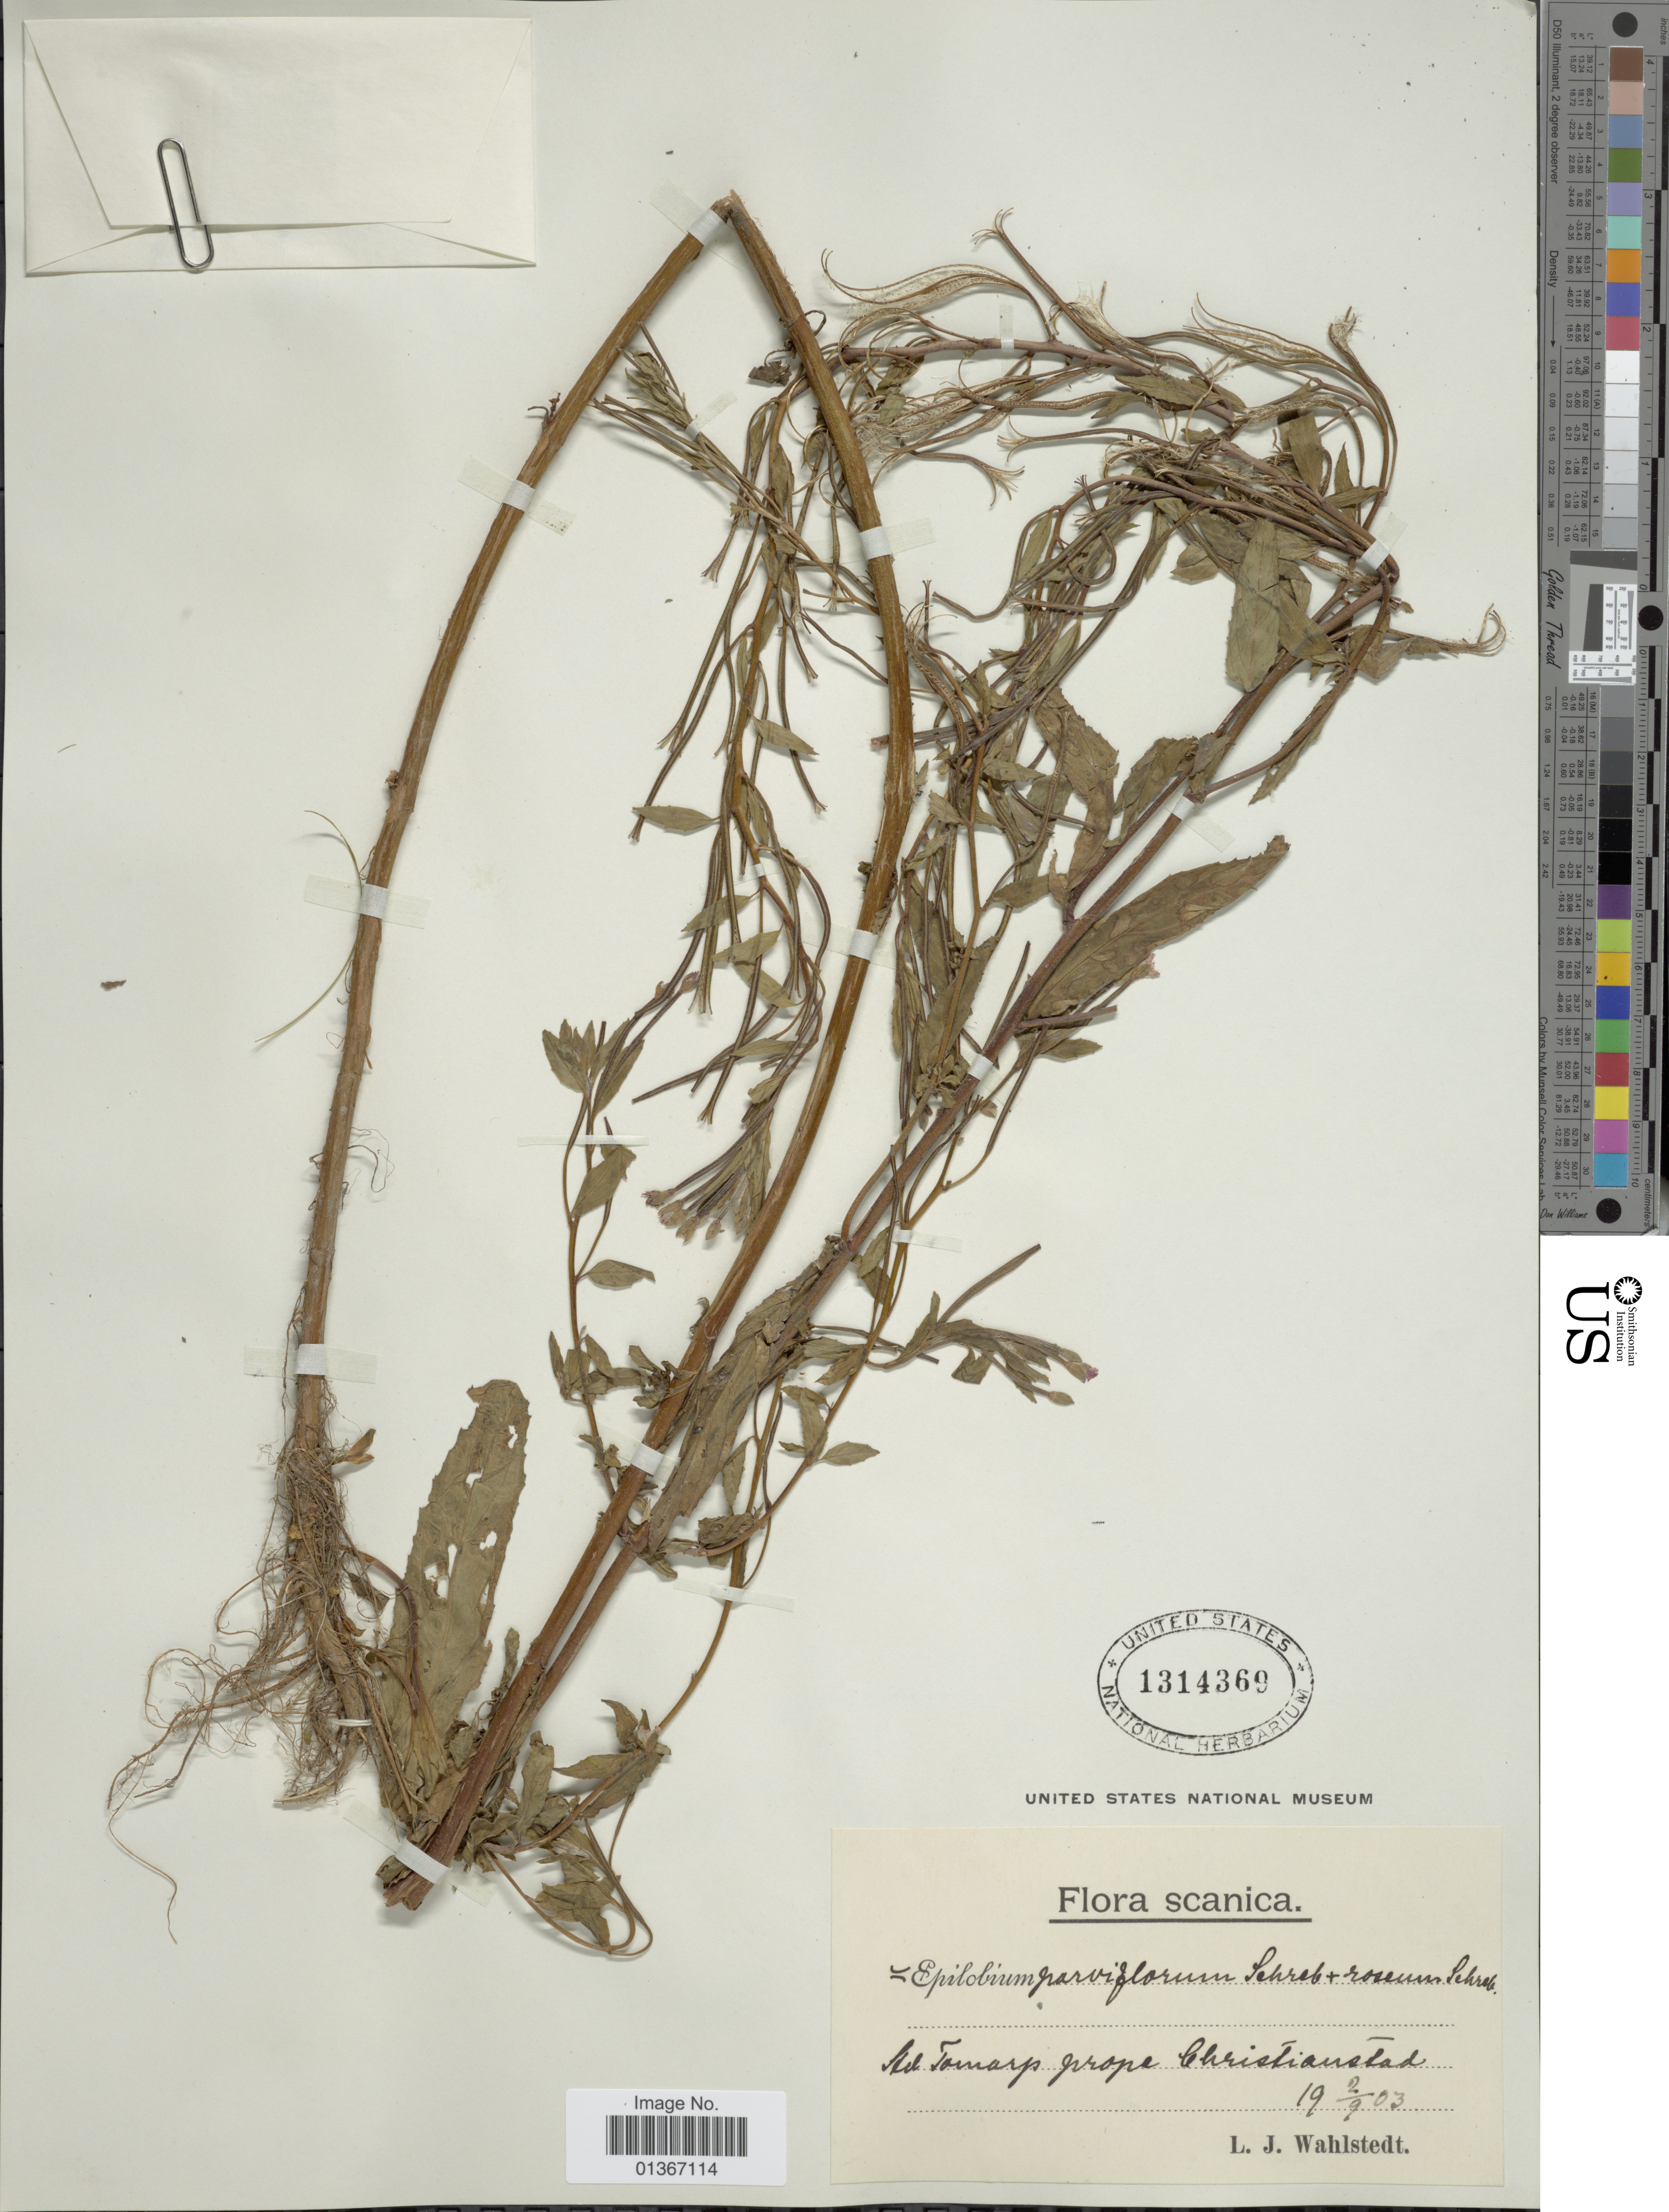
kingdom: Plantae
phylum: Tracheophyta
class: Magnoliopsida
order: Myrtales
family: Onagraceae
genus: Epilobium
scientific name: Epilobium parviflorum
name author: Schreb.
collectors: L. J. Wahlstedt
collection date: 1903-09-02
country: Sweden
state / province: Skåne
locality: Scanica. Ad Tomarp prope Christianstad.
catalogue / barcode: US 1314369